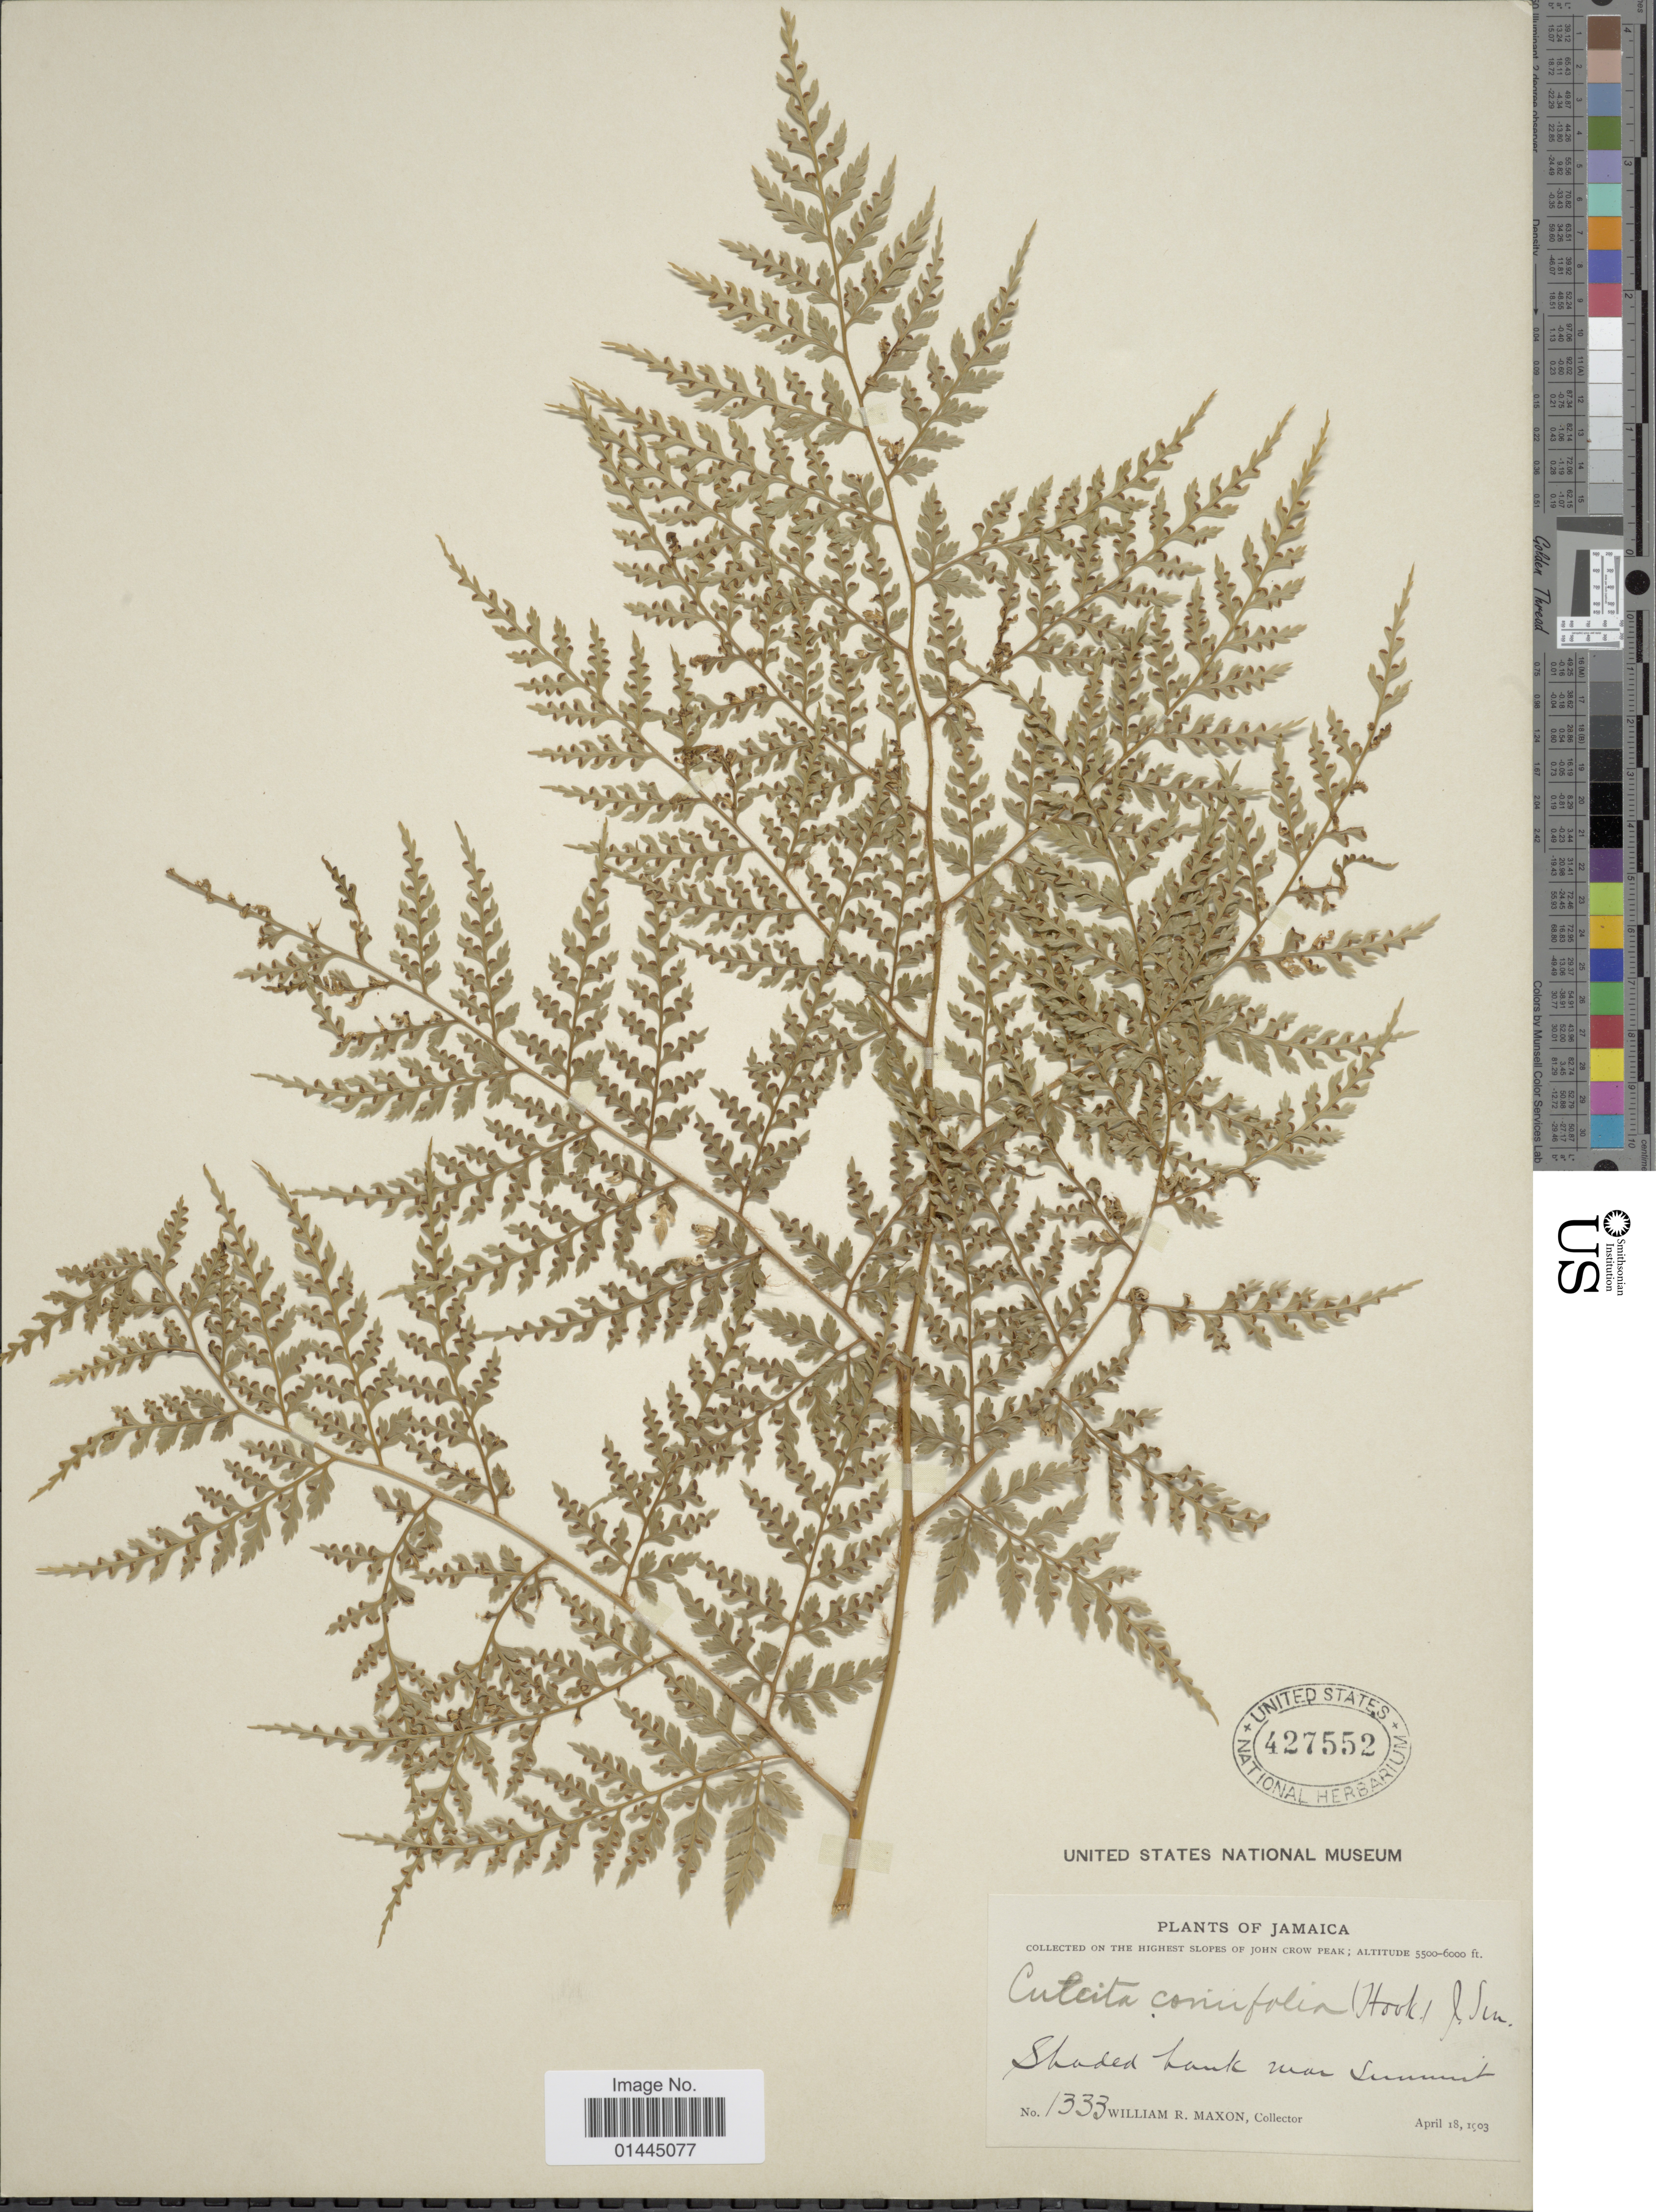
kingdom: Plantae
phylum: Tracheophyta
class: Polypodiopsida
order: Cyatheales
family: Culcitaceae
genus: Culcita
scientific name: Culcita coniifolia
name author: (Hook.) Maxon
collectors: W. R. Maxon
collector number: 1333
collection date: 1903-04-18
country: Jamaica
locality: On the highest slopes of John Crow Peak, Shaded bank near summit.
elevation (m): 1676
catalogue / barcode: US 427552